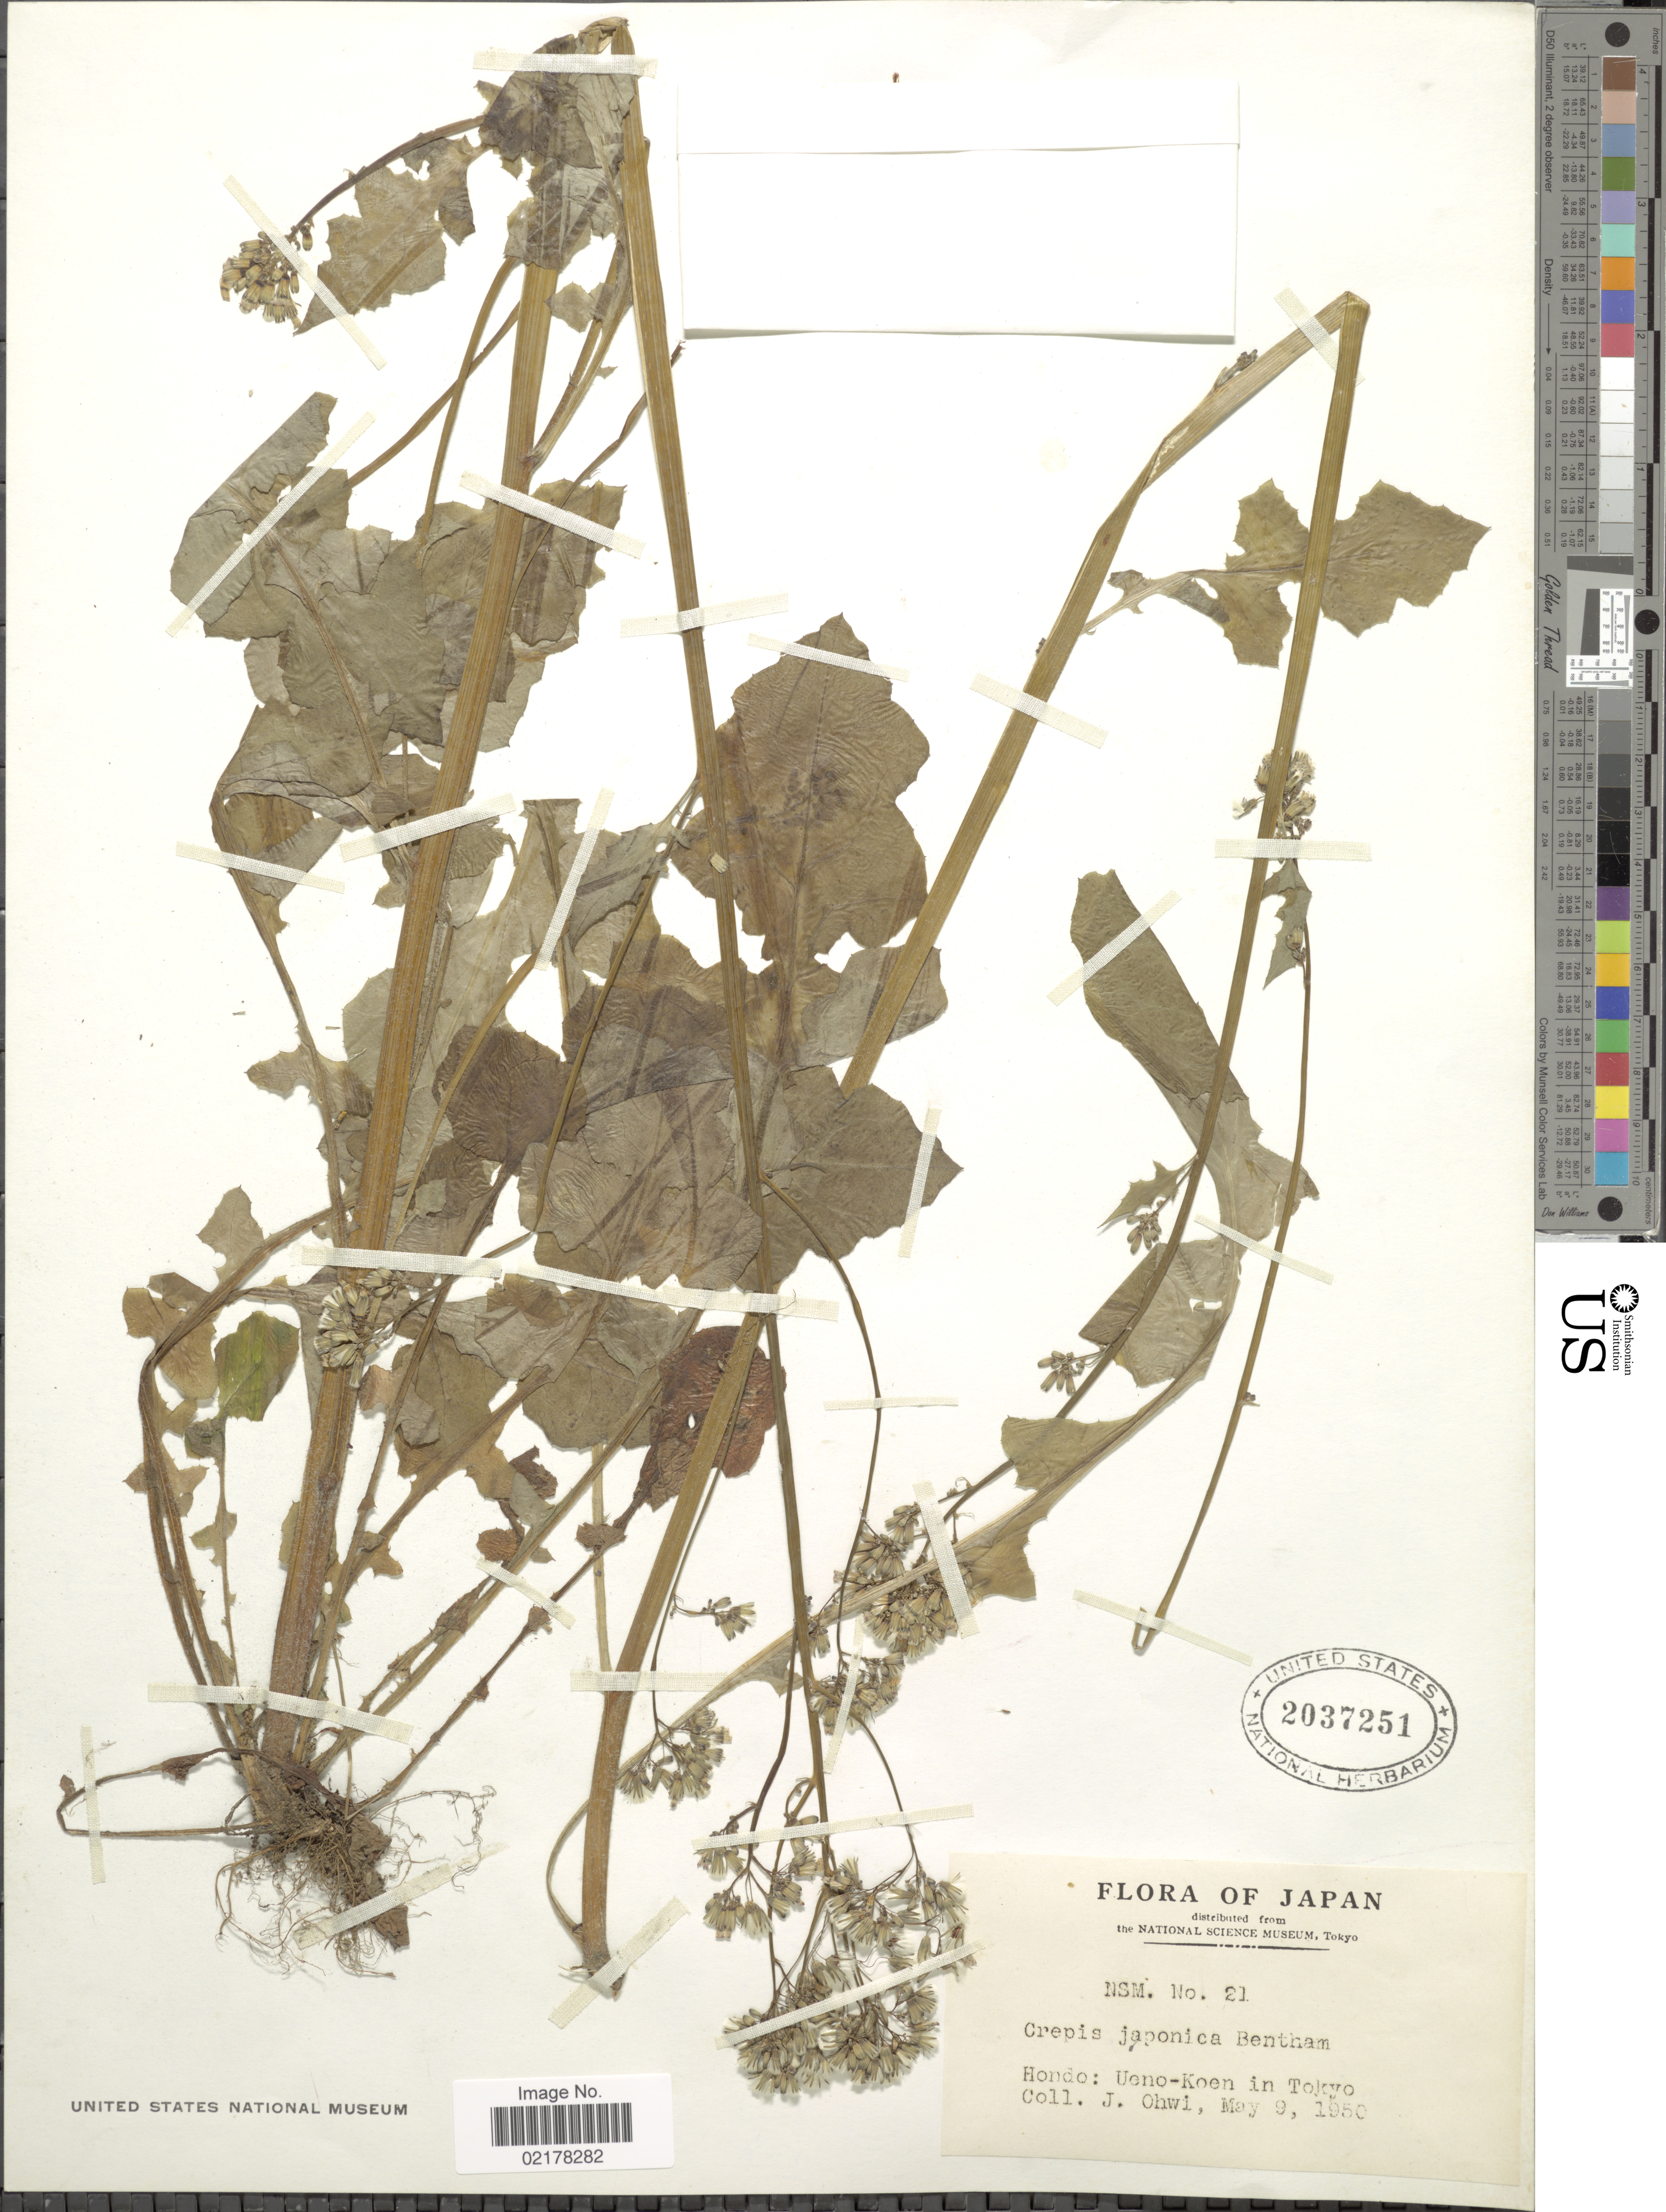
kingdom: Plantae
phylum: Tracheophyta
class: Magnoliopsida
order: Asterales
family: Asteraceae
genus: Youngia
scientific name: Youngia japonica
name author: (L.) DC.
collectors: J. Ohwi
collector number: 21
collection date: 1950-05-09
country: Japan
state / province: Tokyo, Federal City of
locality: Hondo: Ueno-Koen in Tokyo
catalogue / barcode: US 2037251